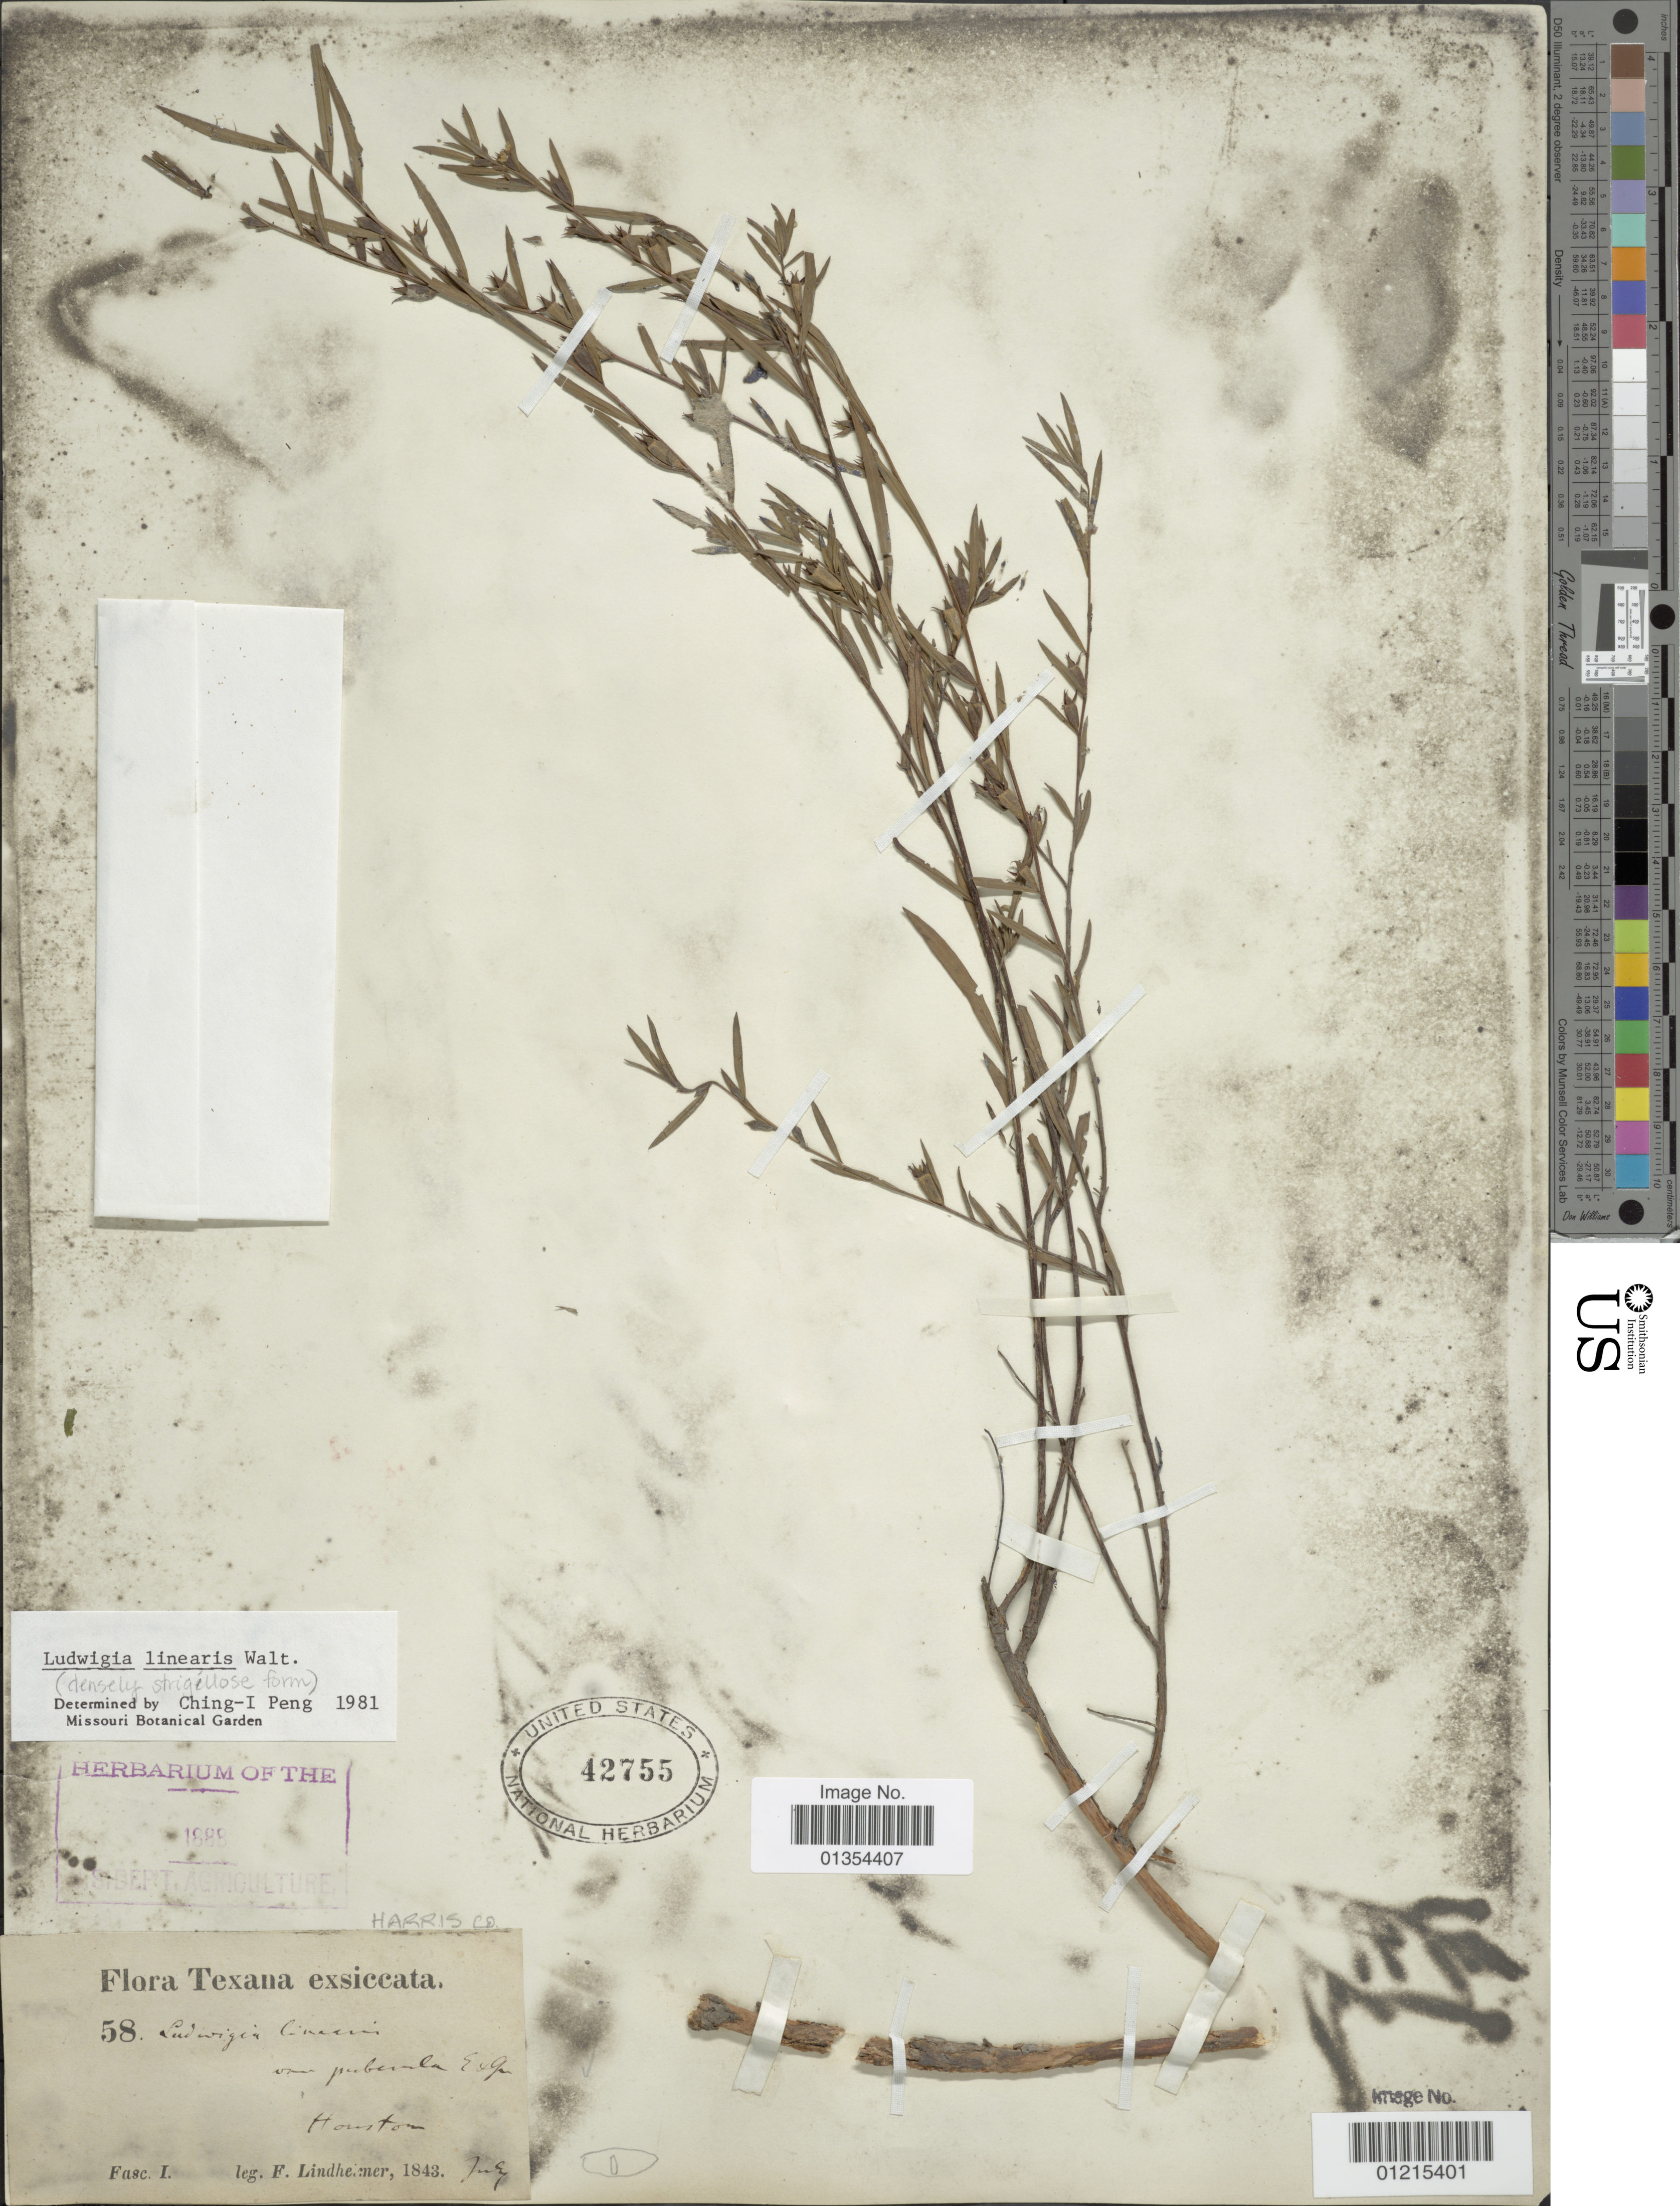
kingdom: Plantae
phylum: Tracheophyta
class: Magnoliopsida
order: Myrtales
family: Onagraceae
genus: Ludwigia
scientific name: Ludwigia linearis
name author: Walter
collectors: F. Lindheimer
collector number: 58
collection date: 1843-07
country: United States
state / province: Texas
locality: Houston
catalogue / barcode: US 42755